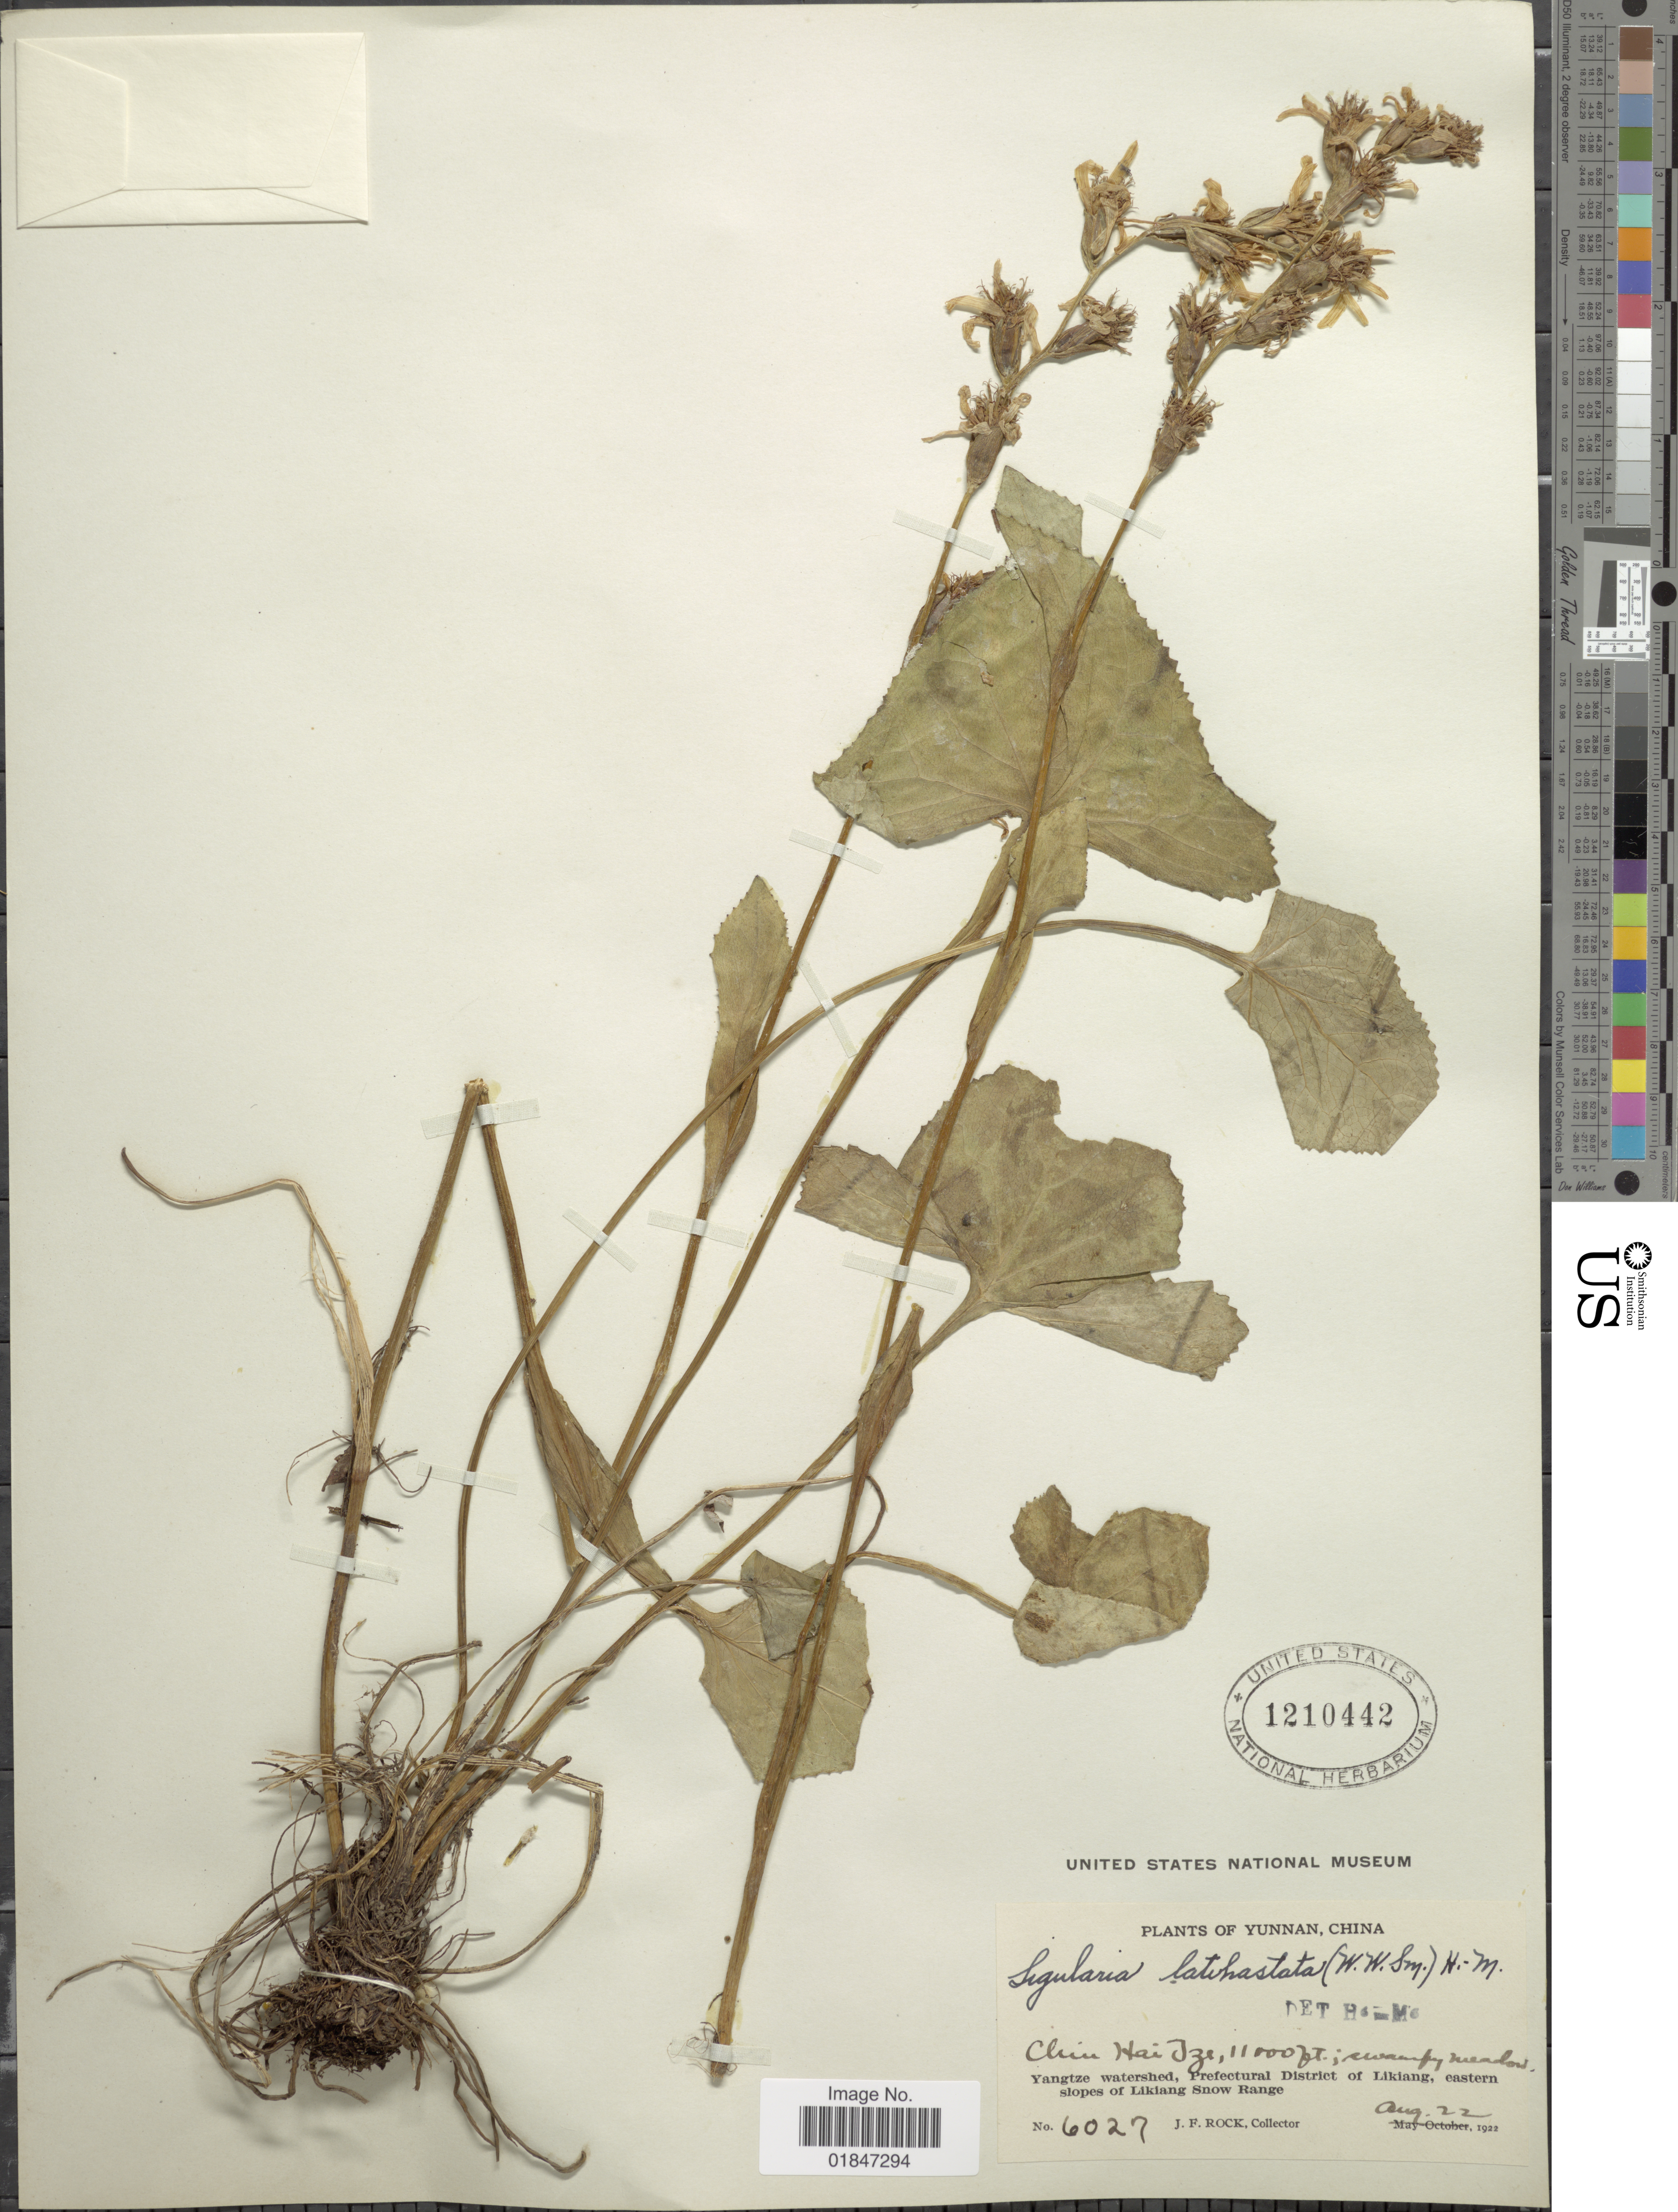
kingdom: Plantae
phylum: Tracheophyta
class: Magnoliopsida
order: Asterales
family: Asteraceae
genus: Ligularia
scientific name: Ligularia latihastata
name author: (W.W. Sm.) Hand.-Mazz.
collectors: J. Rock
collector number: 6027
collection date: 1922-08-22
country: China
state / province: Yunnan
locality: Yunnan, China. Yangtze watershed, Prefectual District of Likiang, eastern slopes of Likiang Snow Range. Chin Hai Tze..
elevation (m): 3353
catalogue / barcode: US 1210442